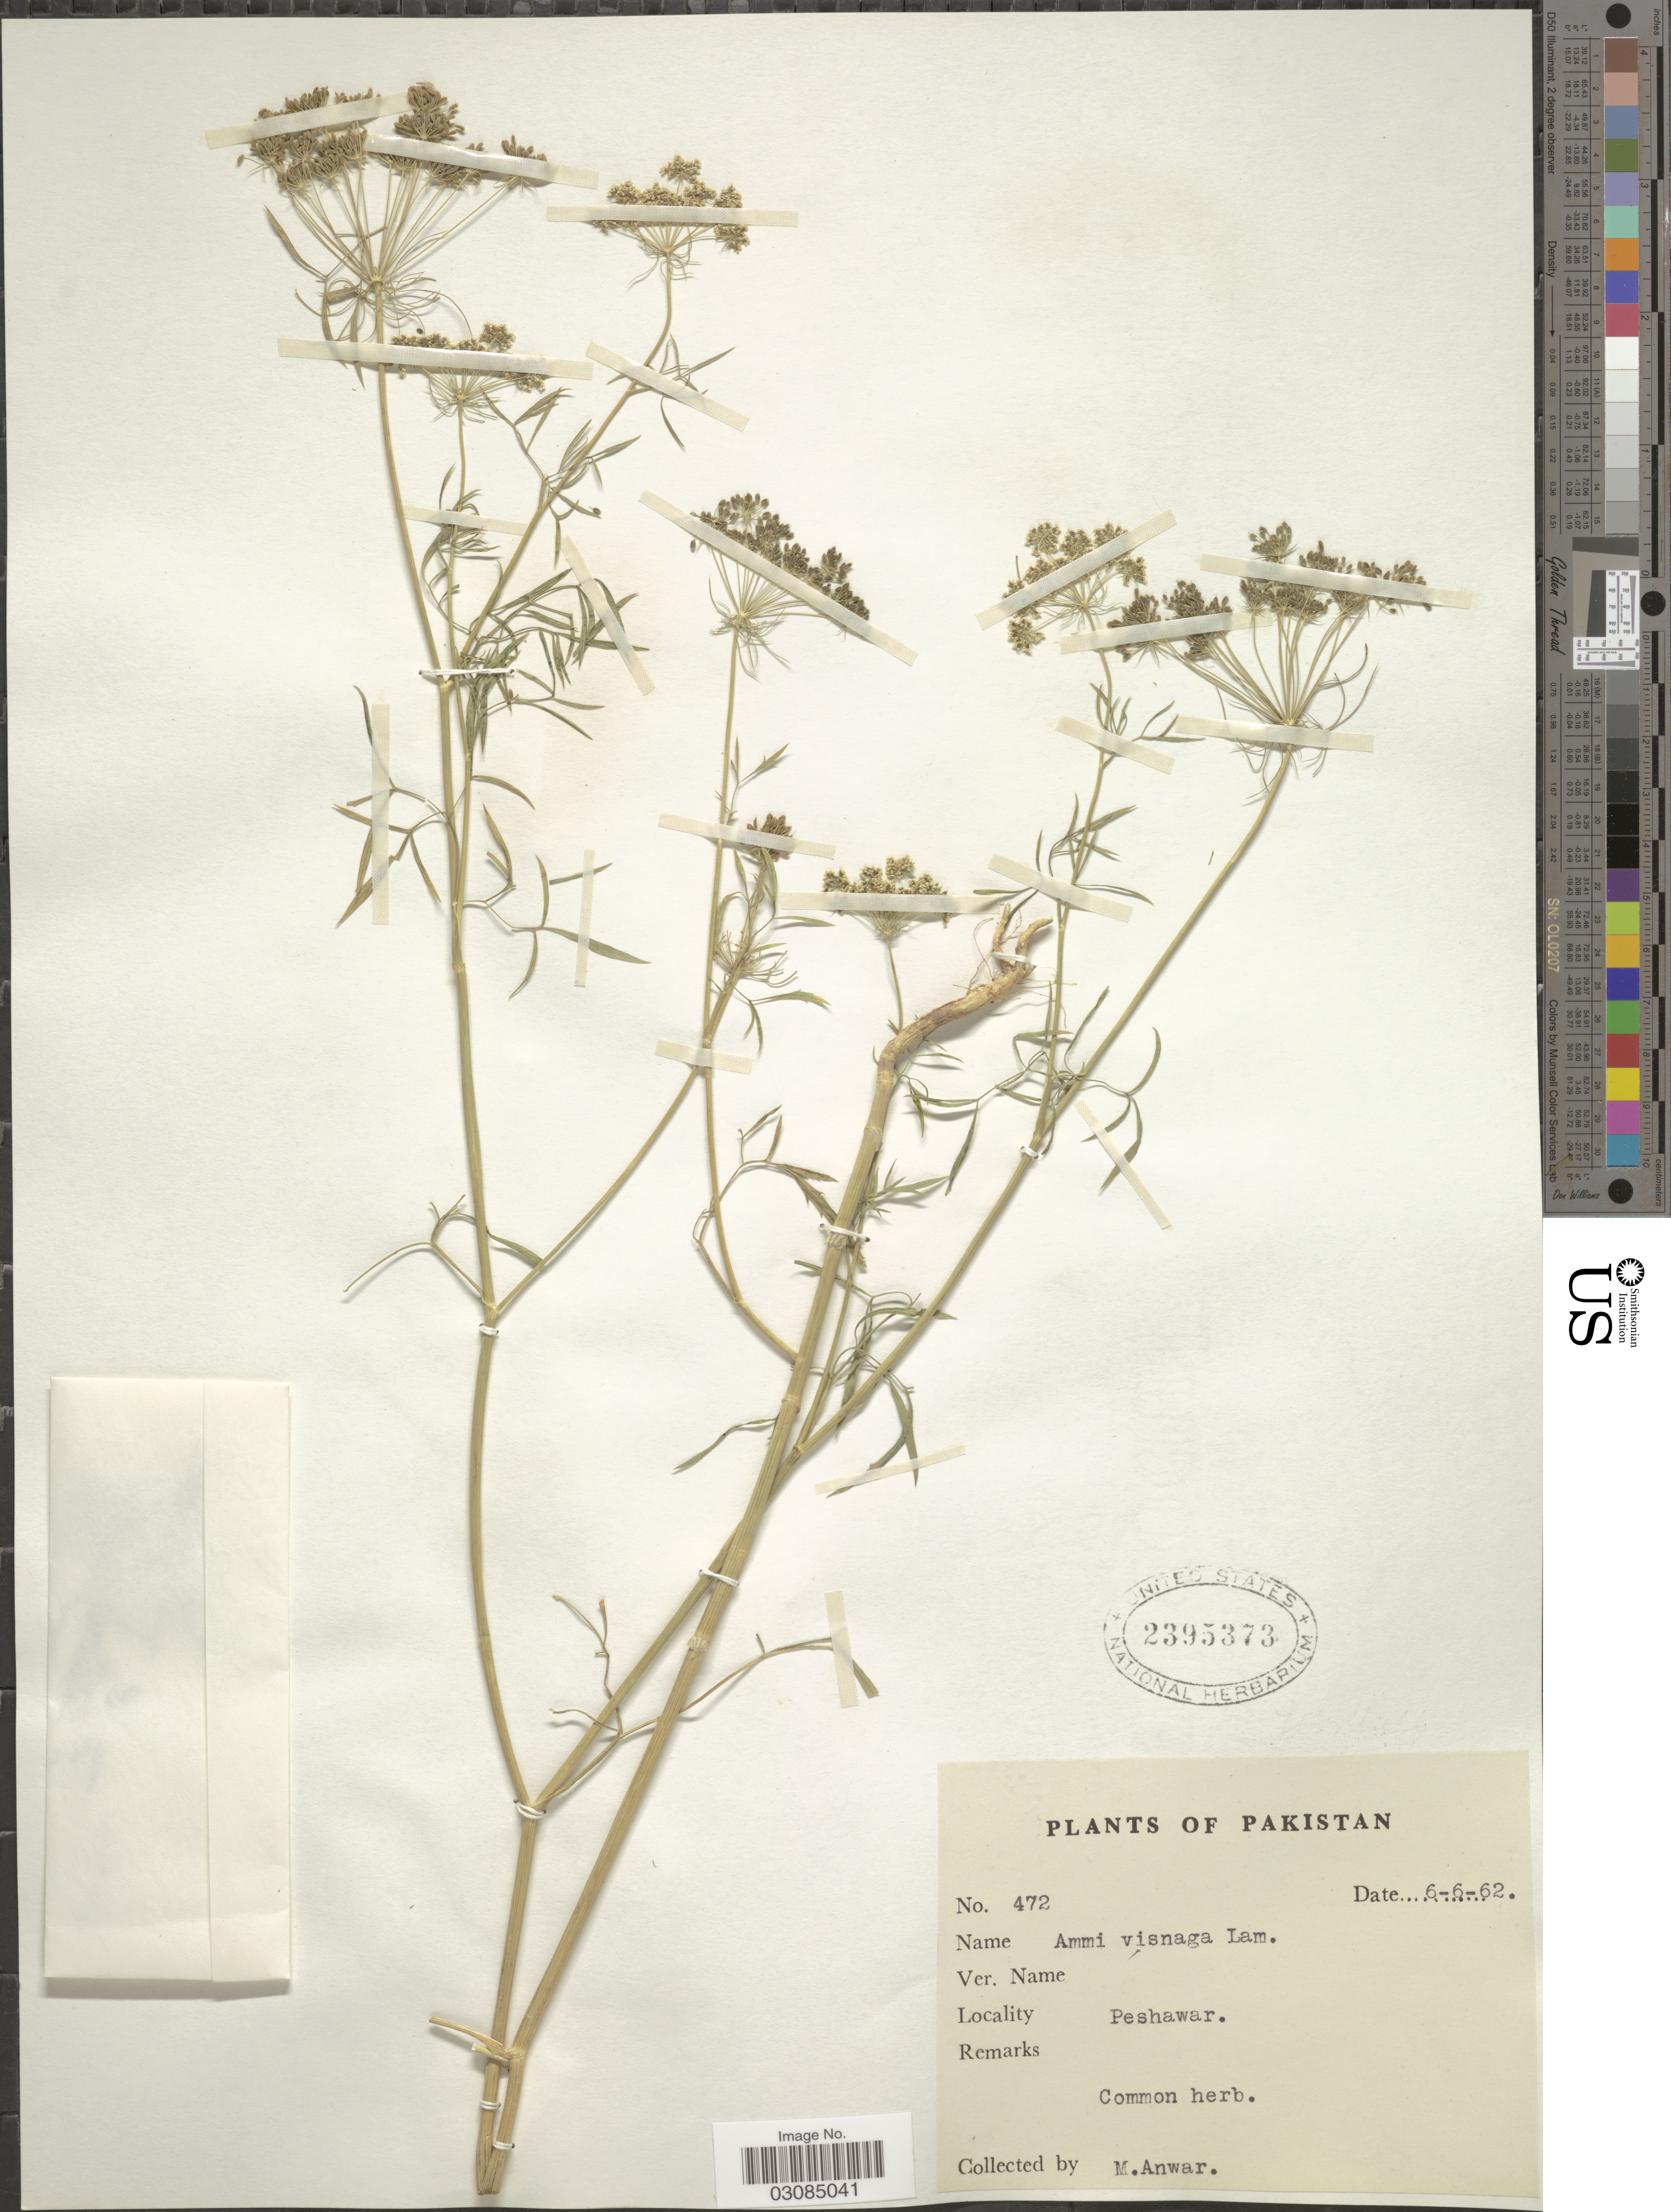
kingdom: Plantae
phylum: Tracheophyta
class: Magnoliopsida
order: Apiales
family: Apiaceae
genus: Ammi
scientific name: Ammi visnaga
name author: (L.) Lam.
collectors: M. Anwar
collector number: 472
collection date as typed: Transcribed d/m/y: 6/6/62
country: Pakistan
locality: Peshawar.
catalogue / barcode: US 2395373